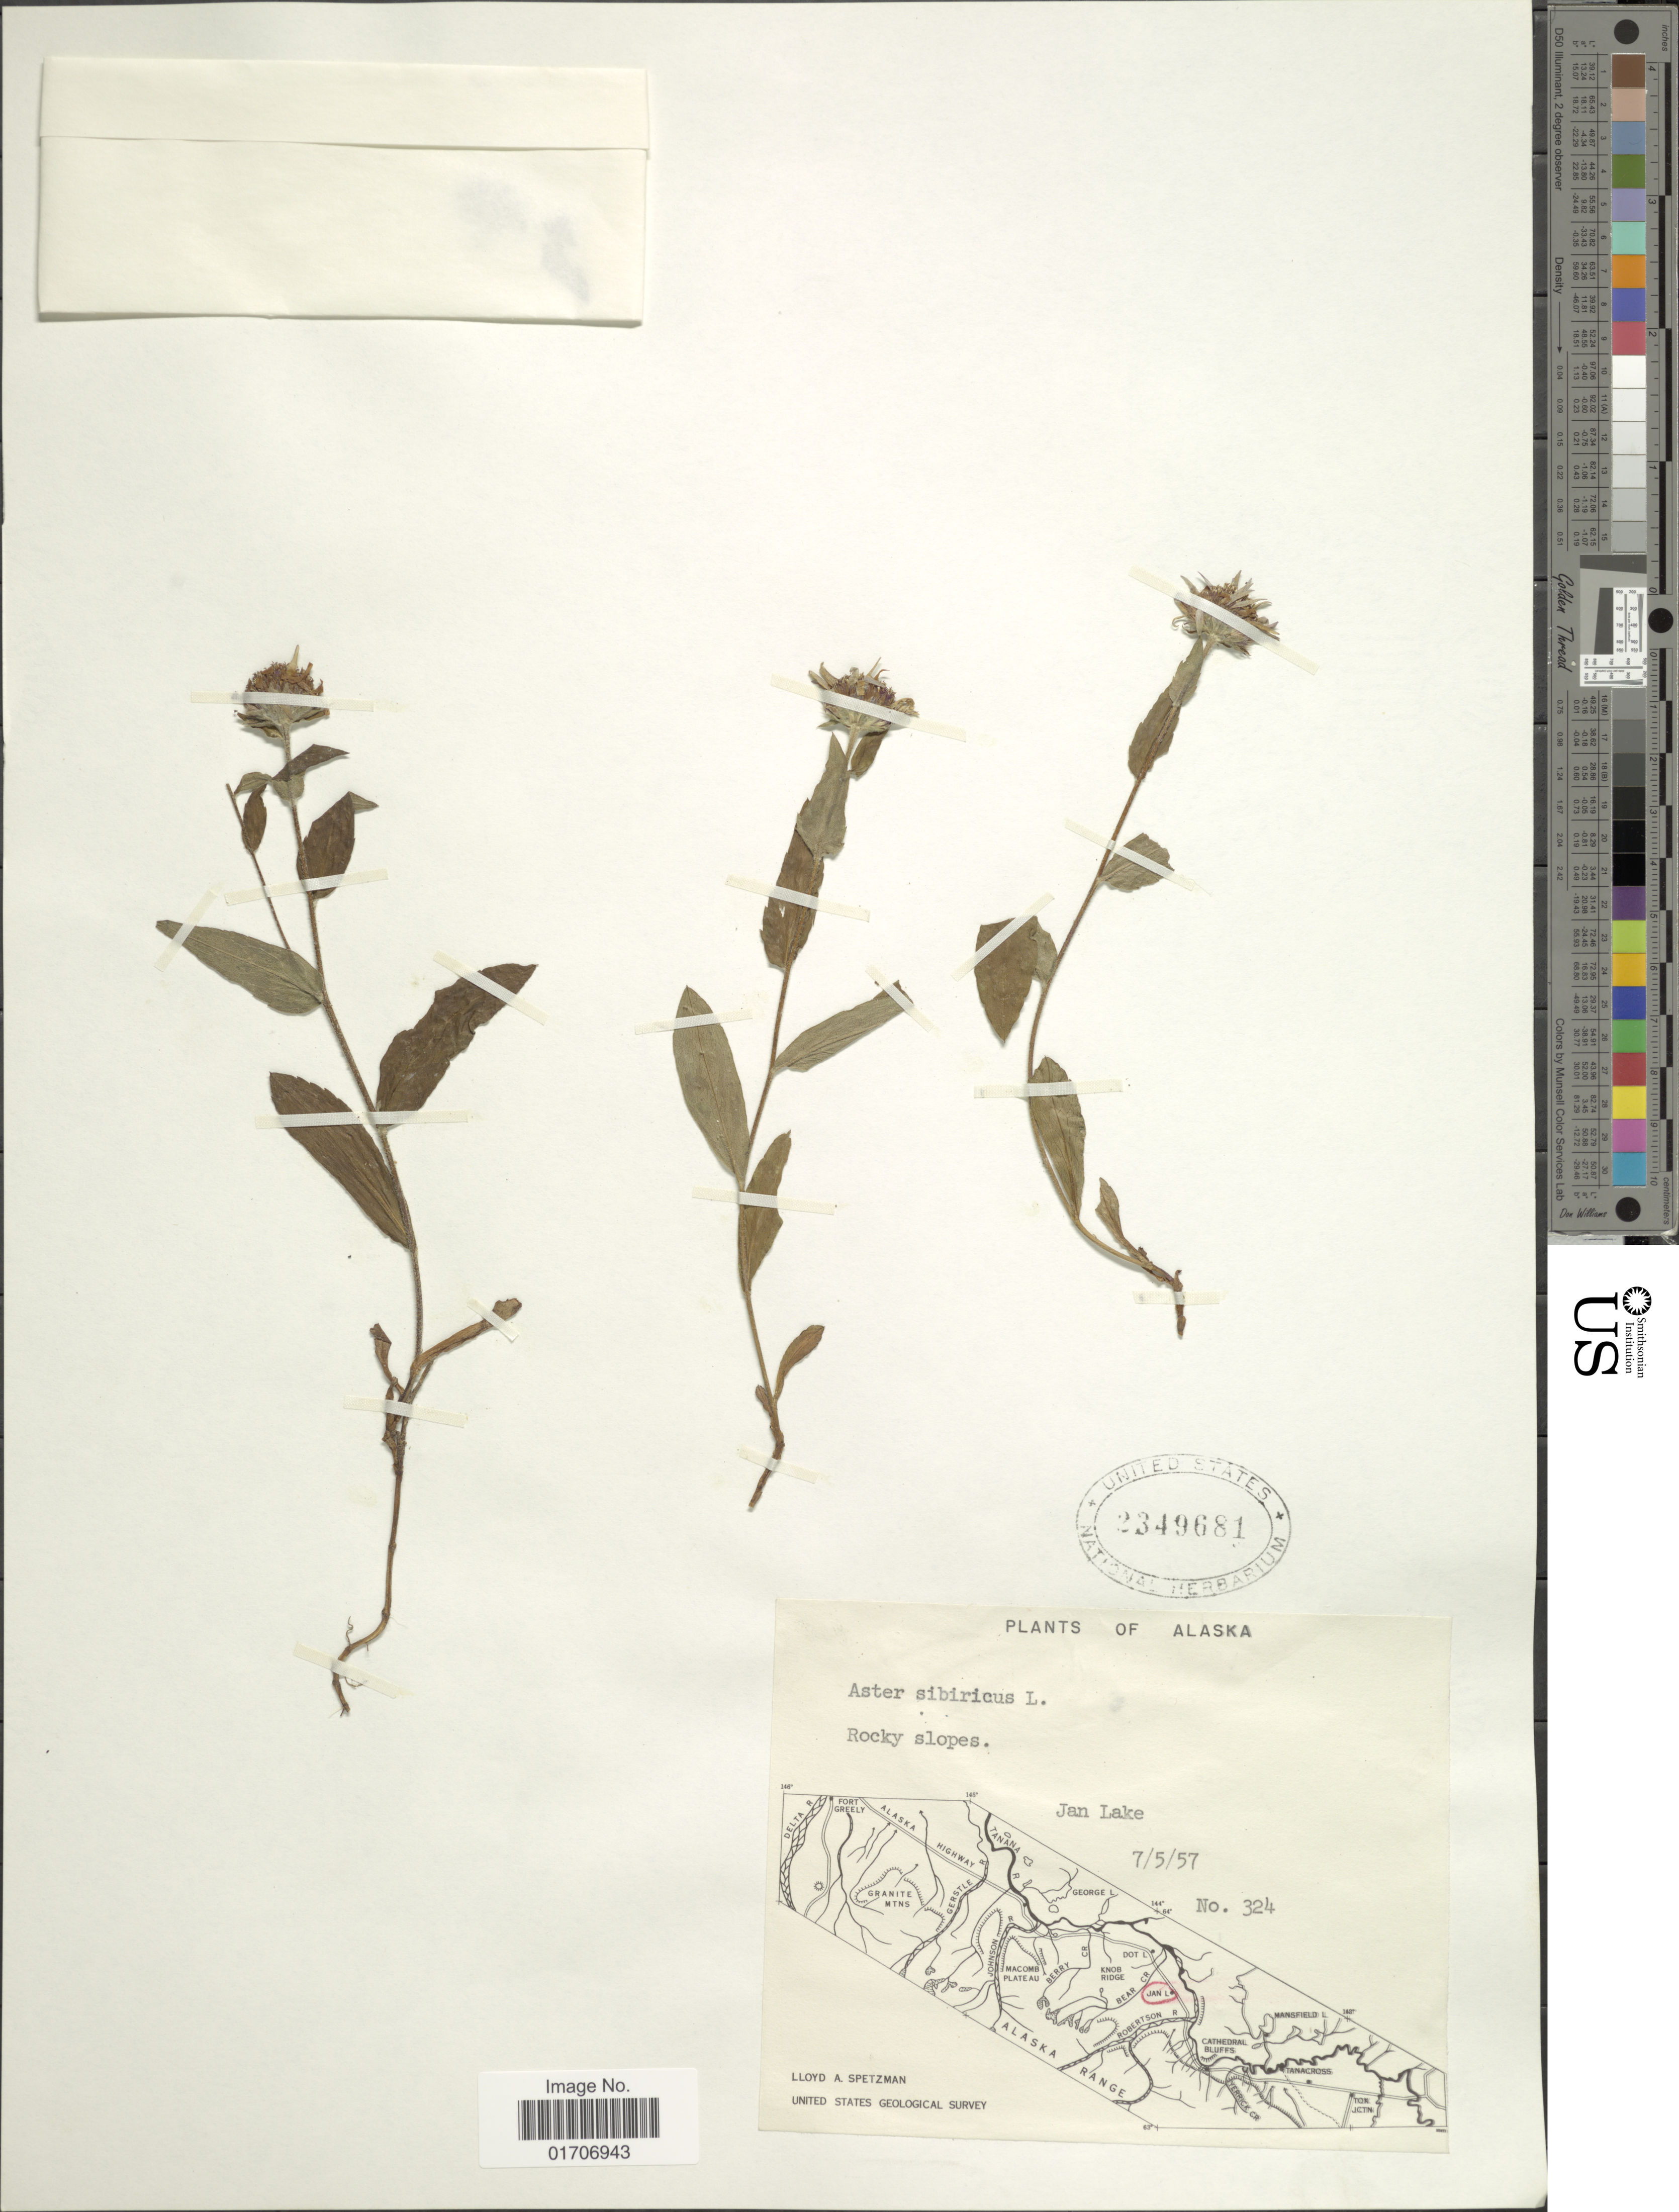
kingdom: Plantae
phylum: Tracheophyta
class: Magnoliopsida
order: Asterales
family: Asteraceae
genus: Eurybia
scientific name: Eurybia sibirica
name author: (L.) G.L. Nesom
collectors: L. Spetzman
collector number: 324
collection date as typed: Transcribed d/m/y: 5/7/57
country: United States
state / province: Alaska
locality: Rocky slopes. Jan Lake.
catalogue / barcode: US 2349681